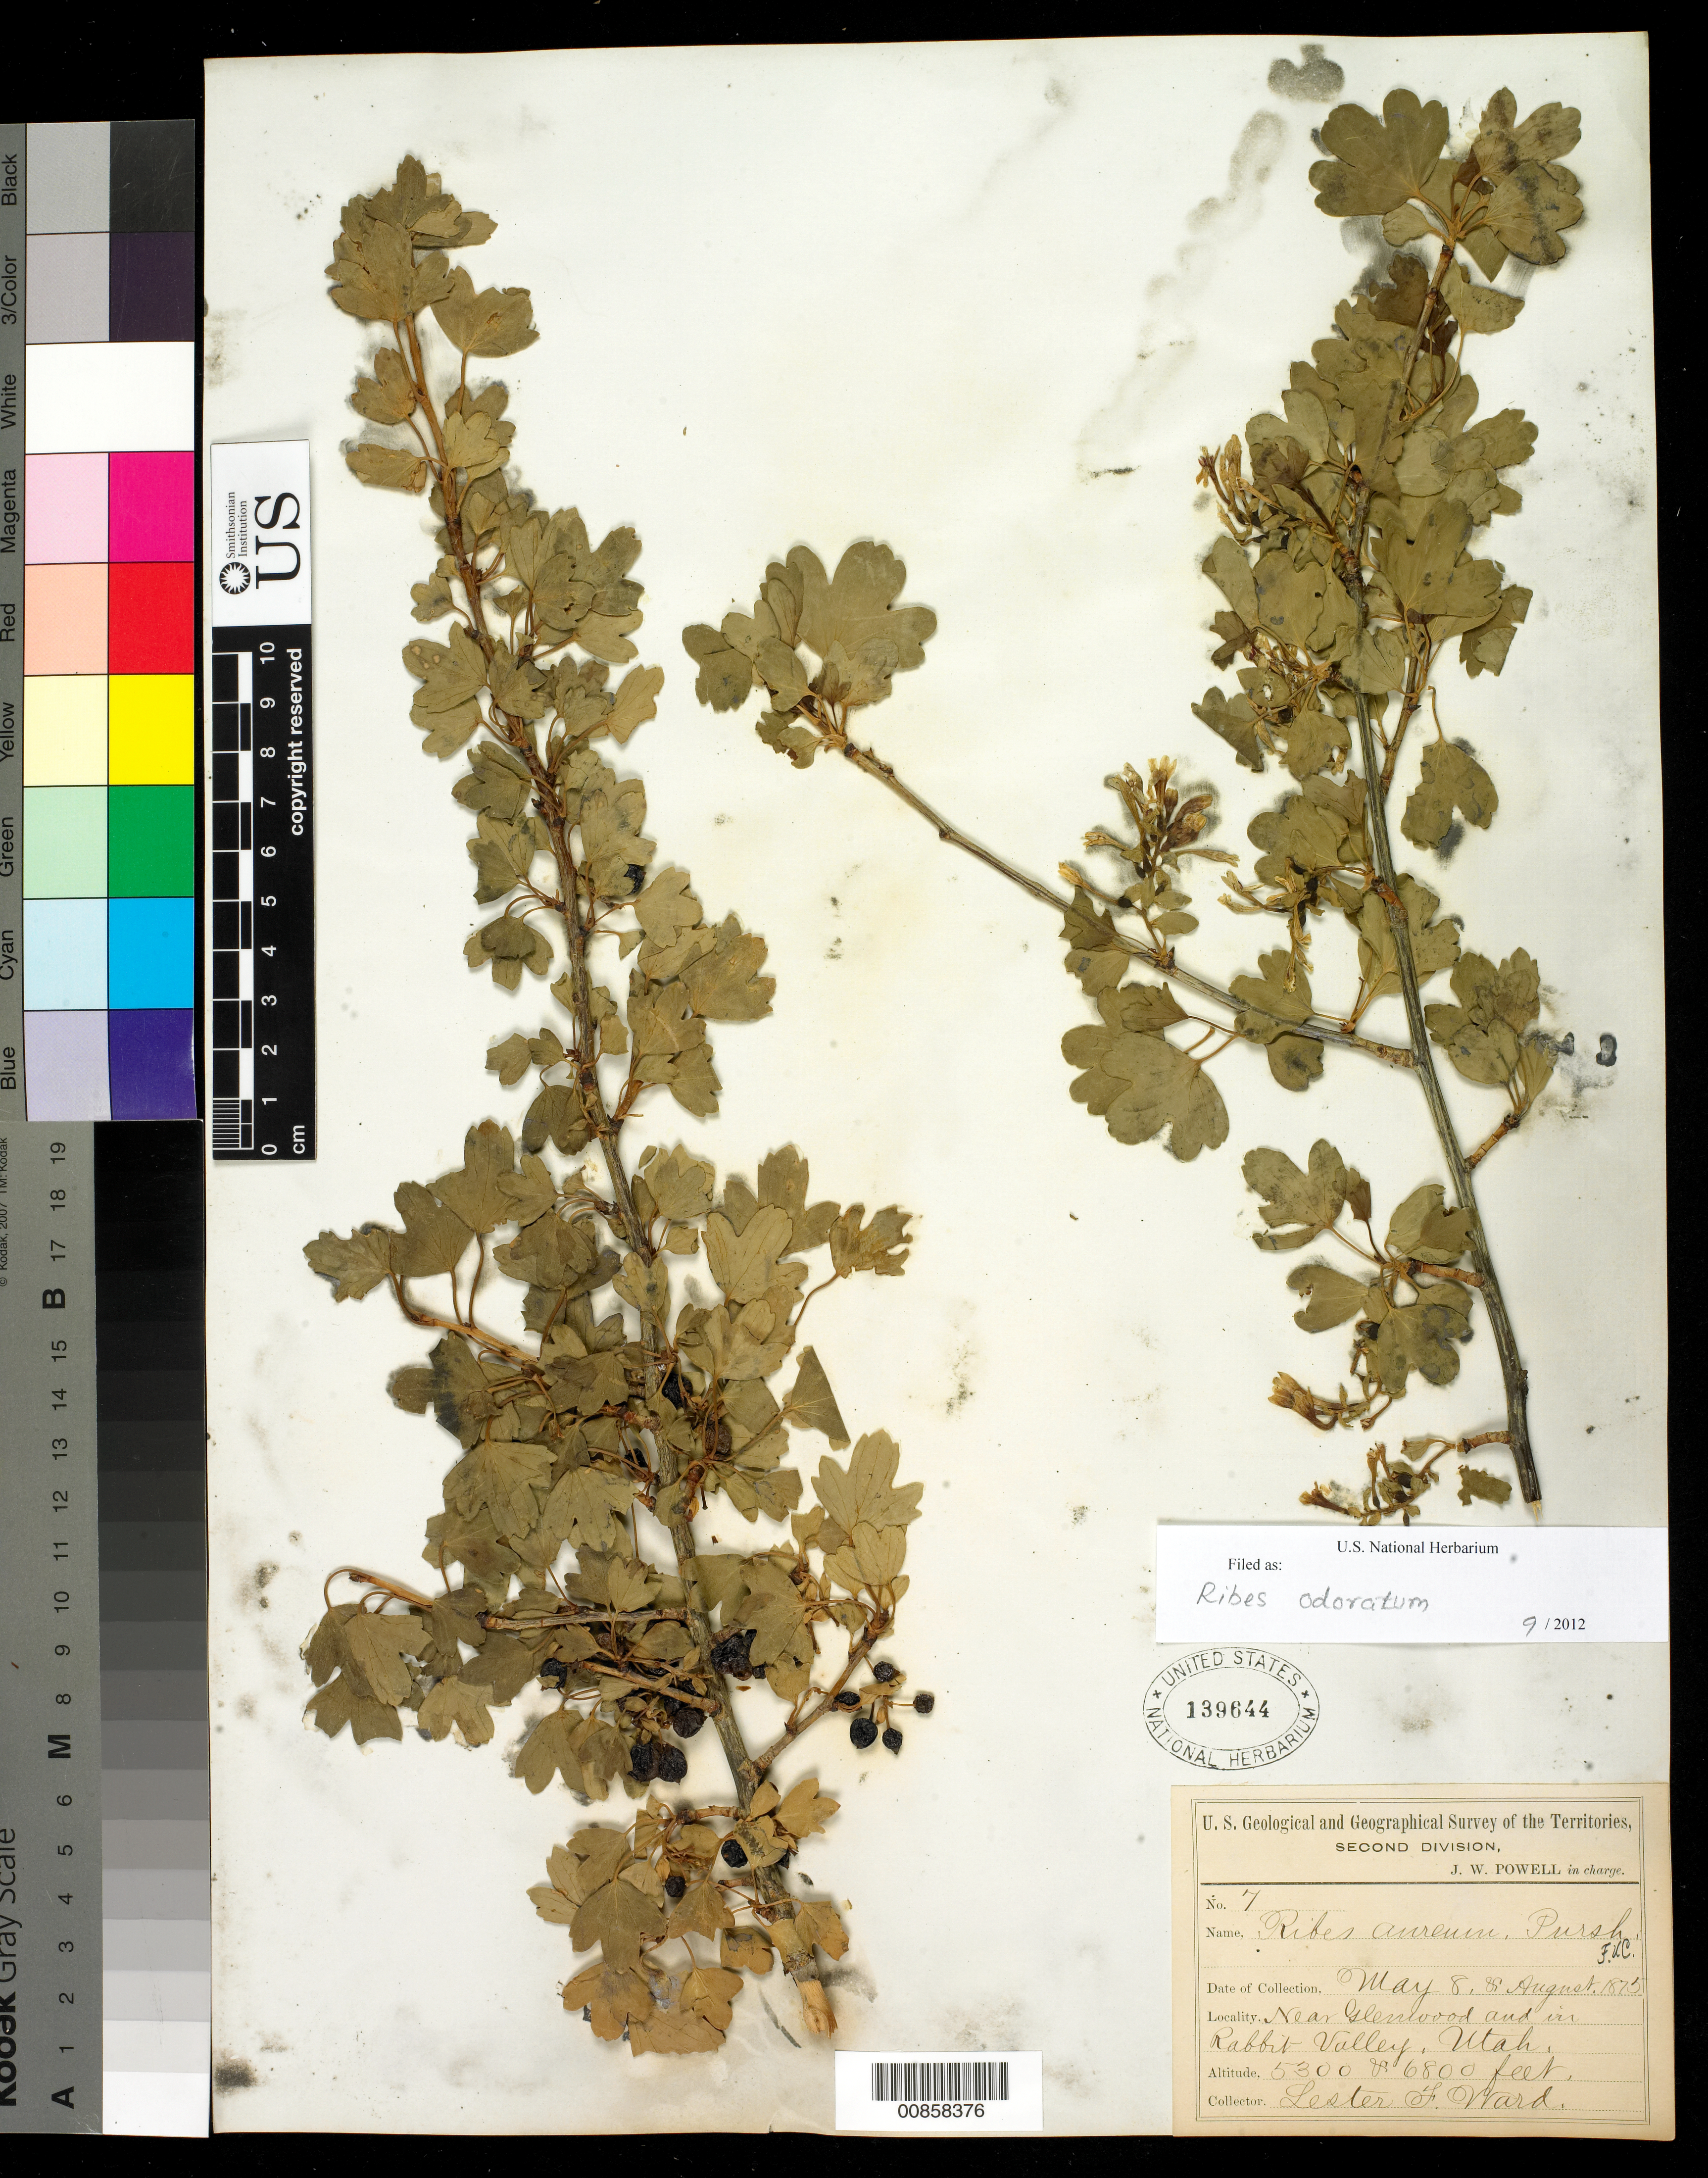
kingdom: Plantae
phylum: Tracheophyta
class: Magnoliopsida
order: Saxifragales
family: Grossulariaceae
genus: Ribes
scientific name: Ribes odoratum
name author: H.L. Wendl.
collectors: L. F. Ward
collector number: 7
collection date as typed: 08 May 1875 and -- Aug 1875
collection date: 1875-05-08,1875-08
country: United States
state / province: Utah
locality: Near Glenwood and in Rabbit Valley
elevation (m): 1615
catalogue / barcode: US 139644